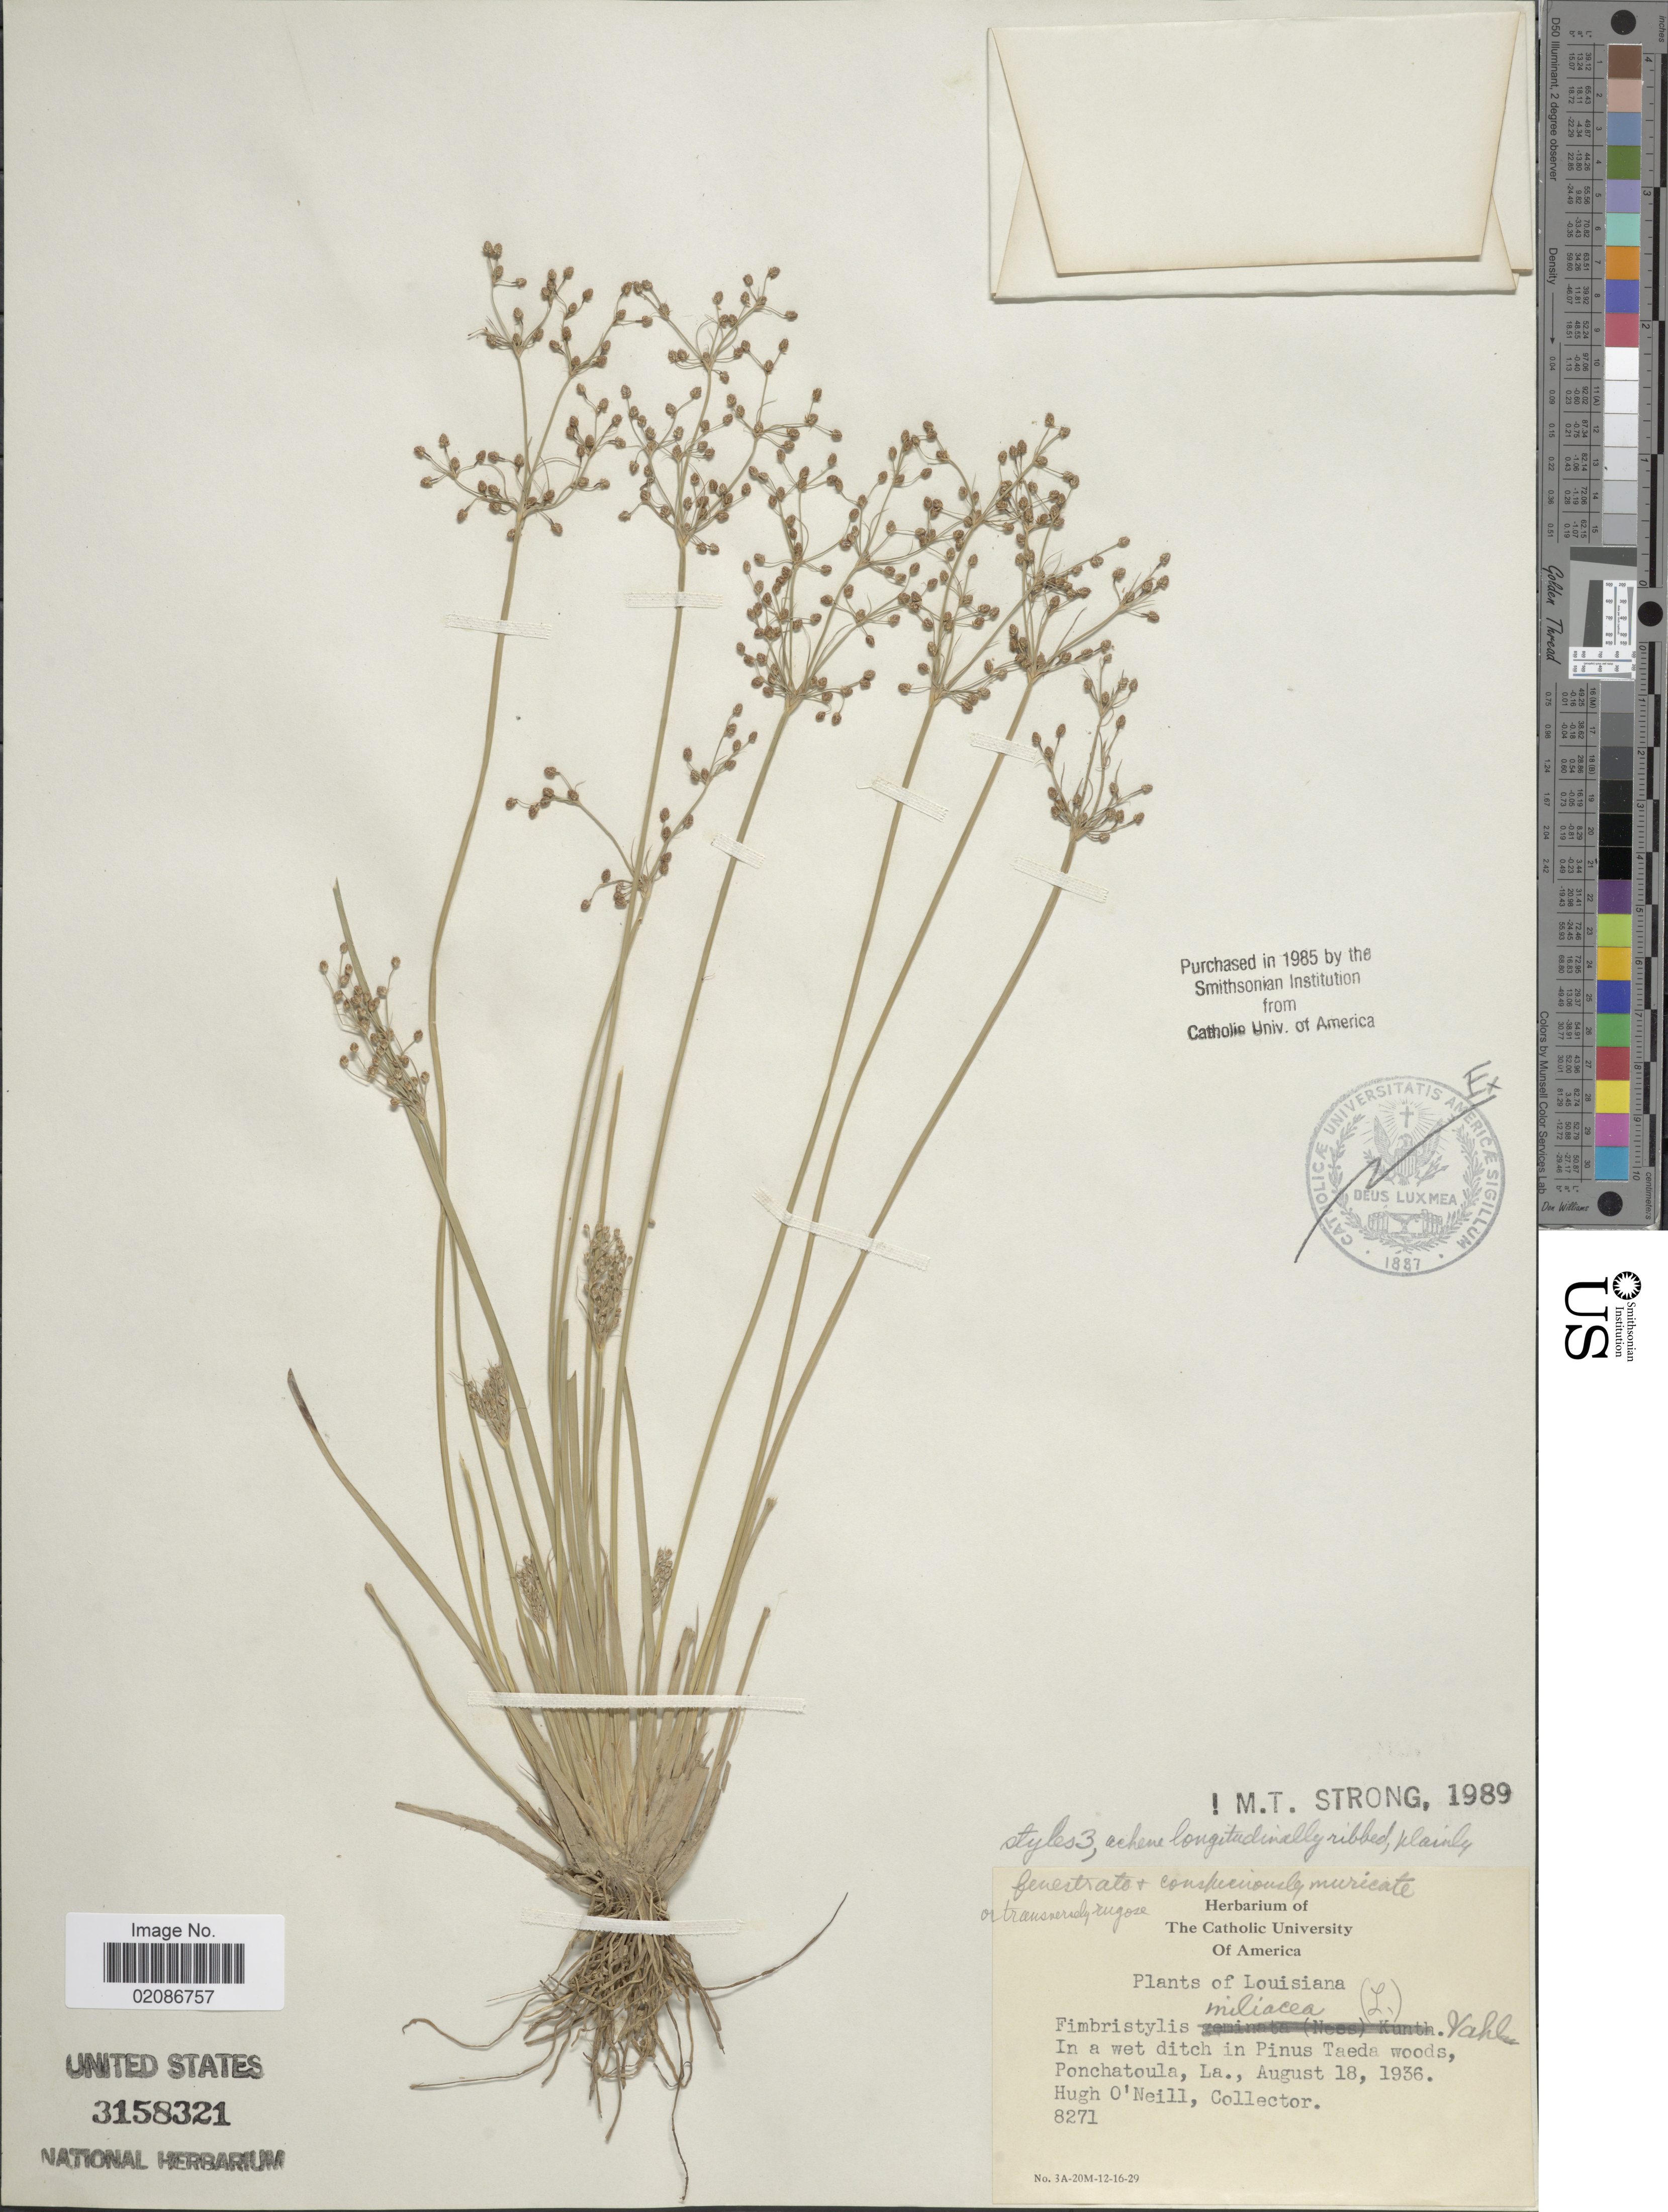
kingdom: Plantae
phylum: Tracheophyta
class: Liliopsida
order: Poales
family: Cyperaceae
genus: Fimbristylis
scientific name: Fimbristylis littoralis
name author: Gaudich.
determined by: Strong, M. T., (US), Smithsonian Institution - National Museum of Natural History (UNITED STATES)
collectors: H. O'Neill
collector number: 8271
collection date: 1936-08-18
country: United States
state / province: Louisiana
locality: In a wet ditch in Pinus Taeda woods, Ponchatoulla, La.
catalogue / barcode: US 3158321